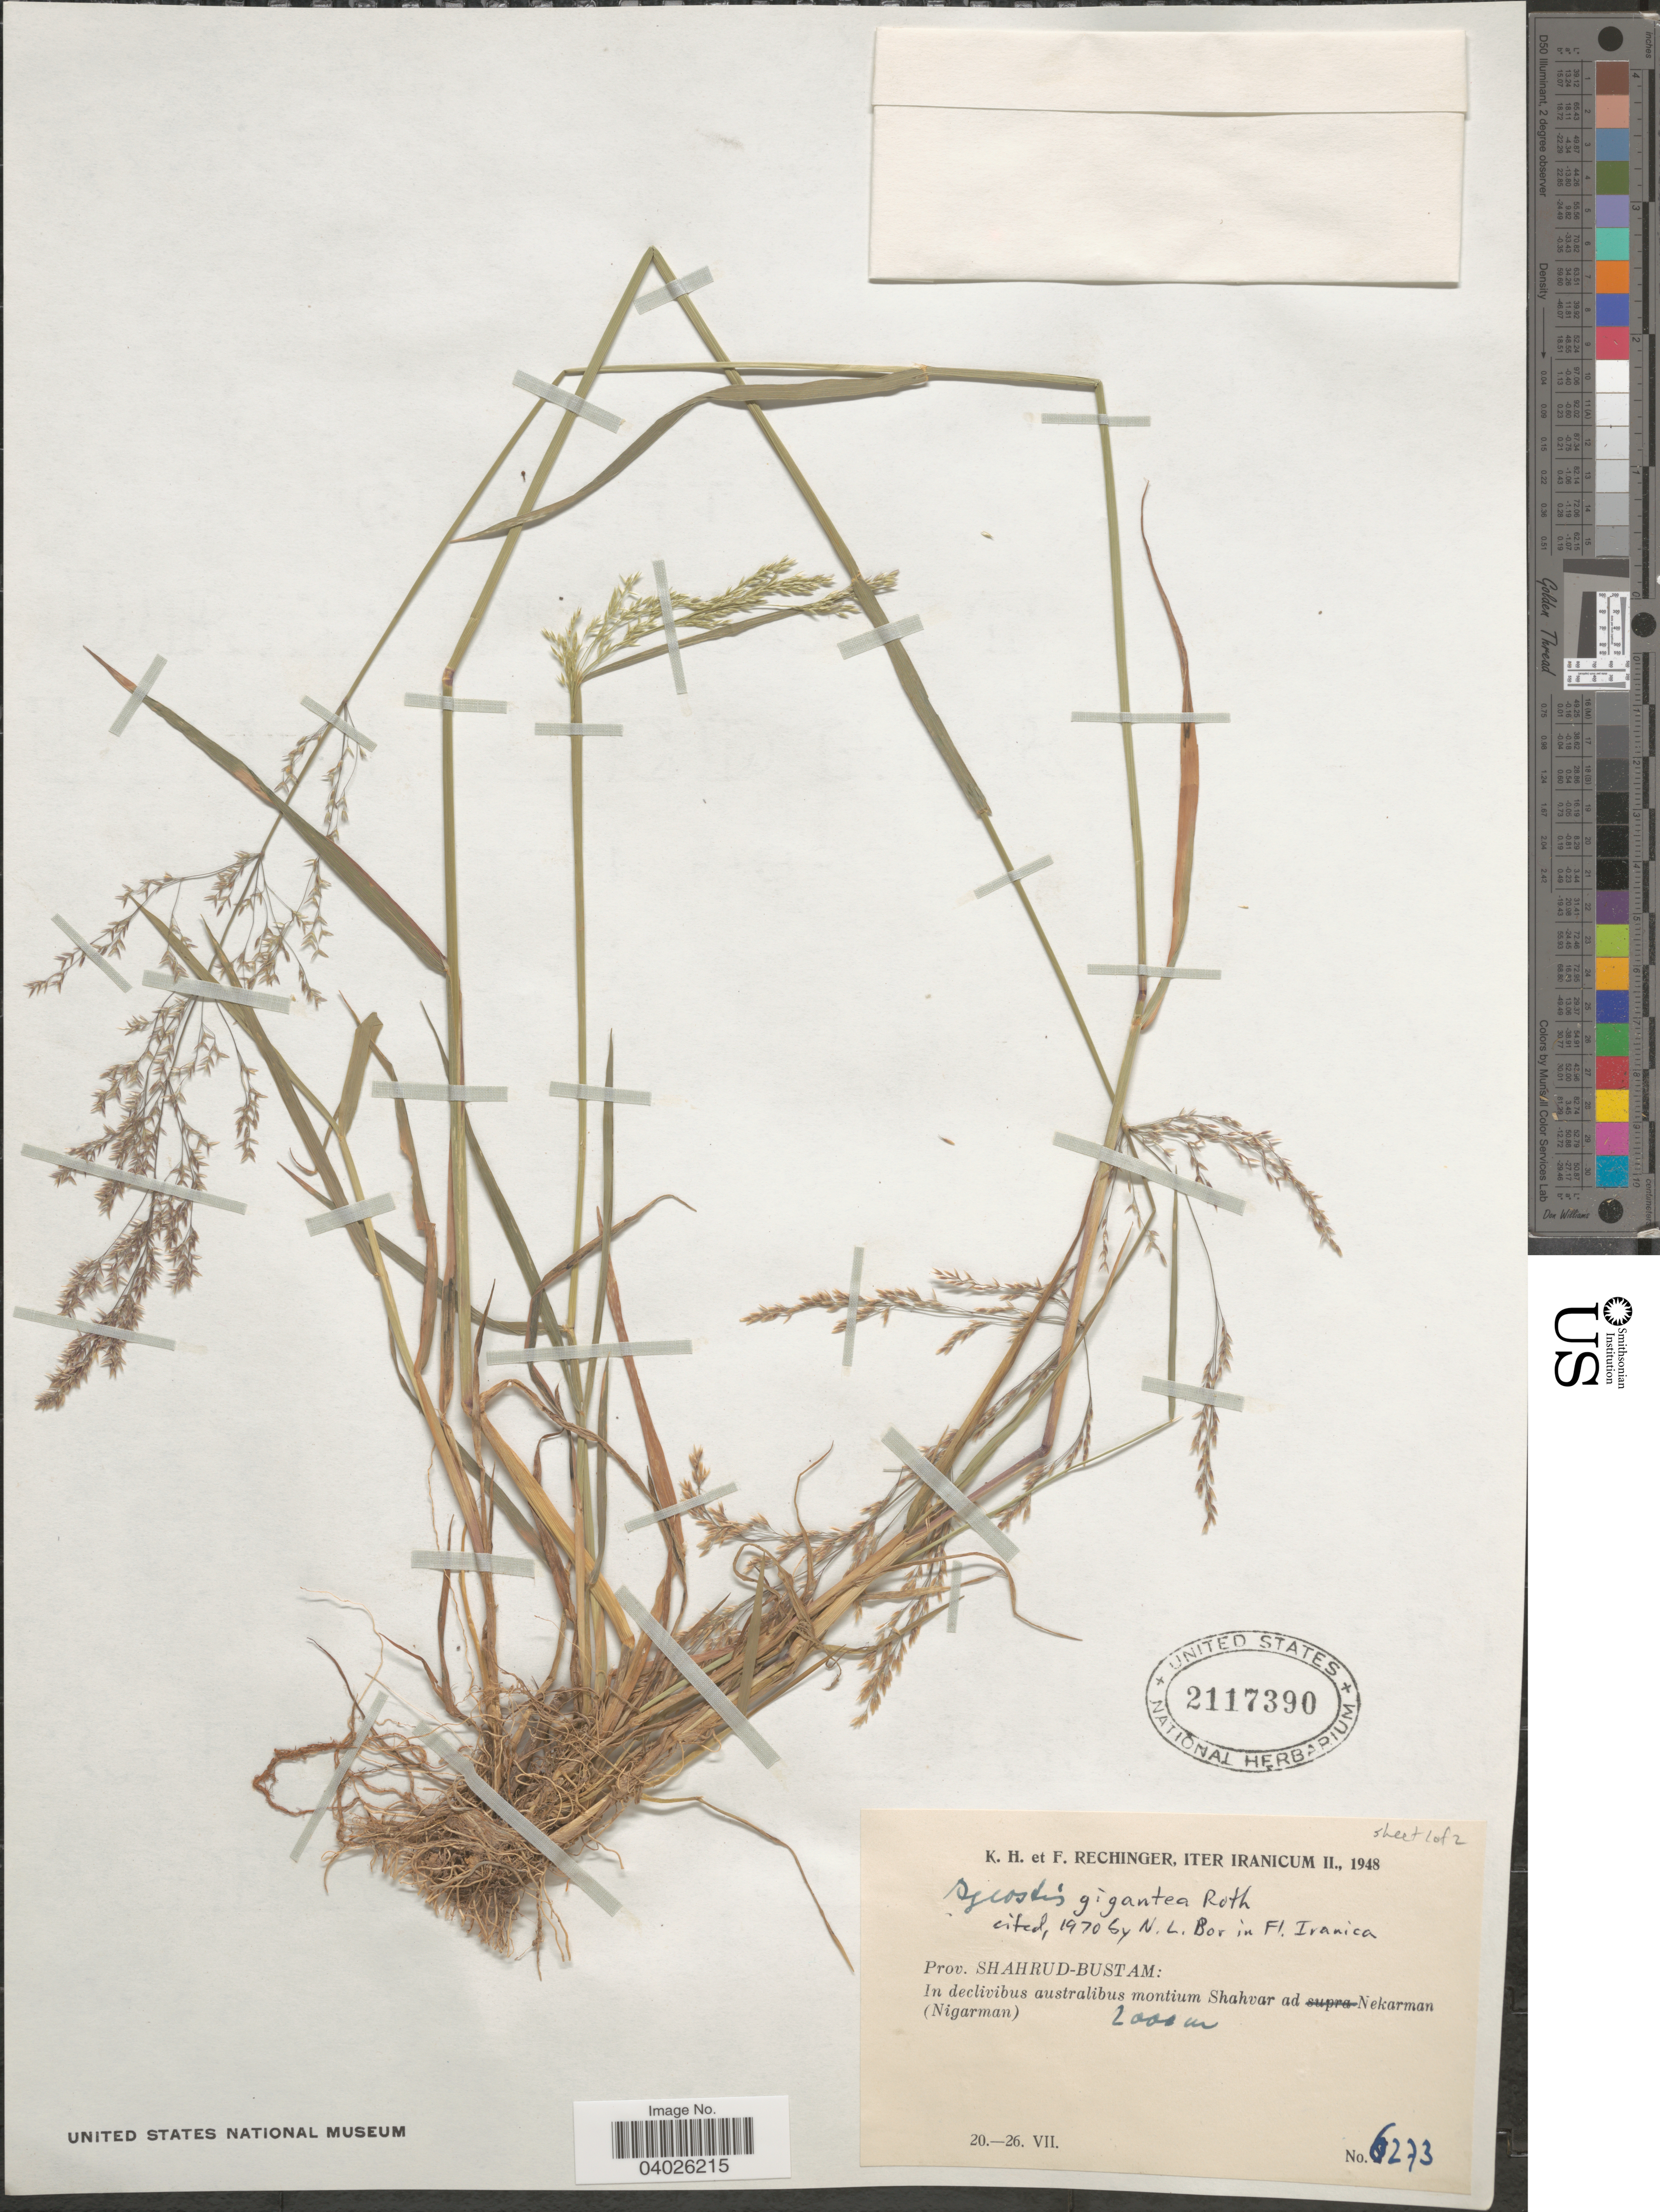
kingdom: Plantae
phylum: Tracheophyta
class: Liliopsida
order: Poales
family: Poaceae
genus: Agrostis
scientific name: Agrostis gigantea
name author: Roth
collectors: K. H. Rechinger & F. Rechinger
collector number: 6273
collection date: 1948-07-20/1948-07-26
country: Iran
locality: Iter Iranicum II. Prov. Shahrud-Bustam: In declivibus australibus montium Shahvar ad Nekarman (Nigarman).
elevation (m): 2000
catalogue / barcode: US 2117390